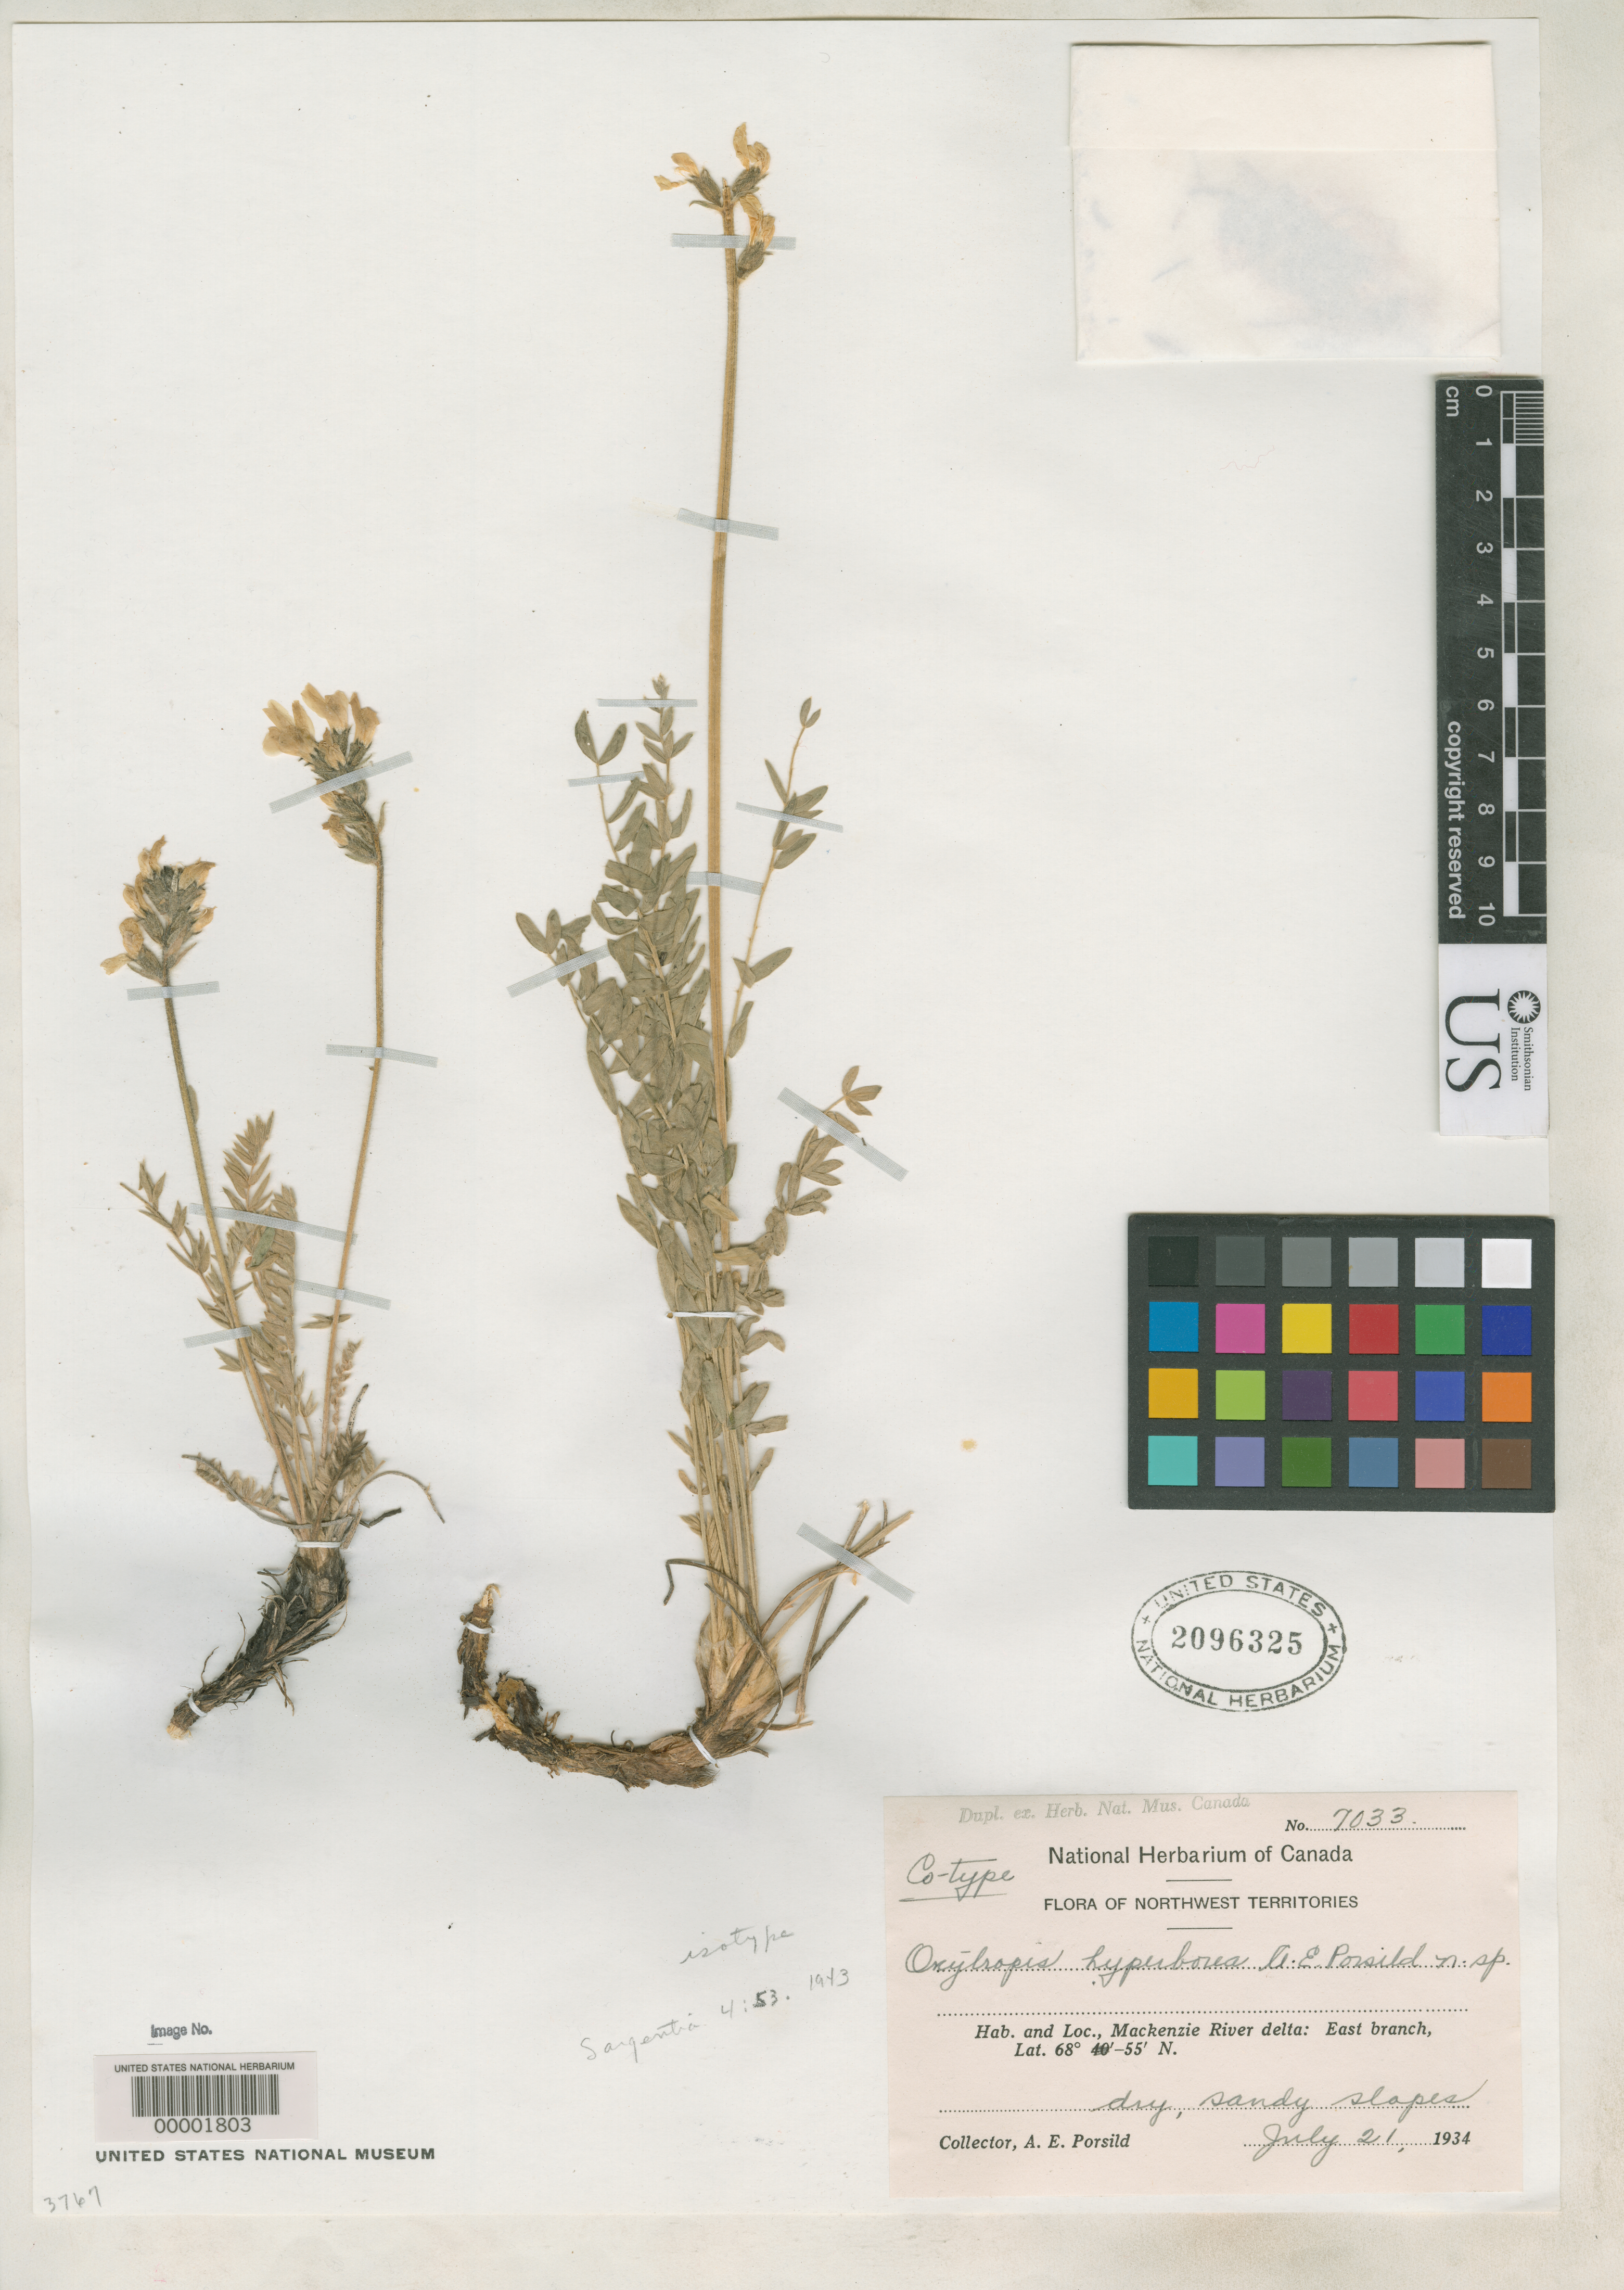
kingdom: Plantae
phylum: Tracheophyta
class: Magnoliopsida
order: Fabales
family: Fabaceae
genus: Oxytropis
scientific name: Oxytropis hyperborea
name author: A.E. Porsild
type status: Isotype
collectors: A. E. Porsild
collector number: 7033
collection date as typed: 21 Jul 1934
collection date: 1934-07-21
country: Canada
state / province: Northwest Territories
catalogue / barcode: US 2096325